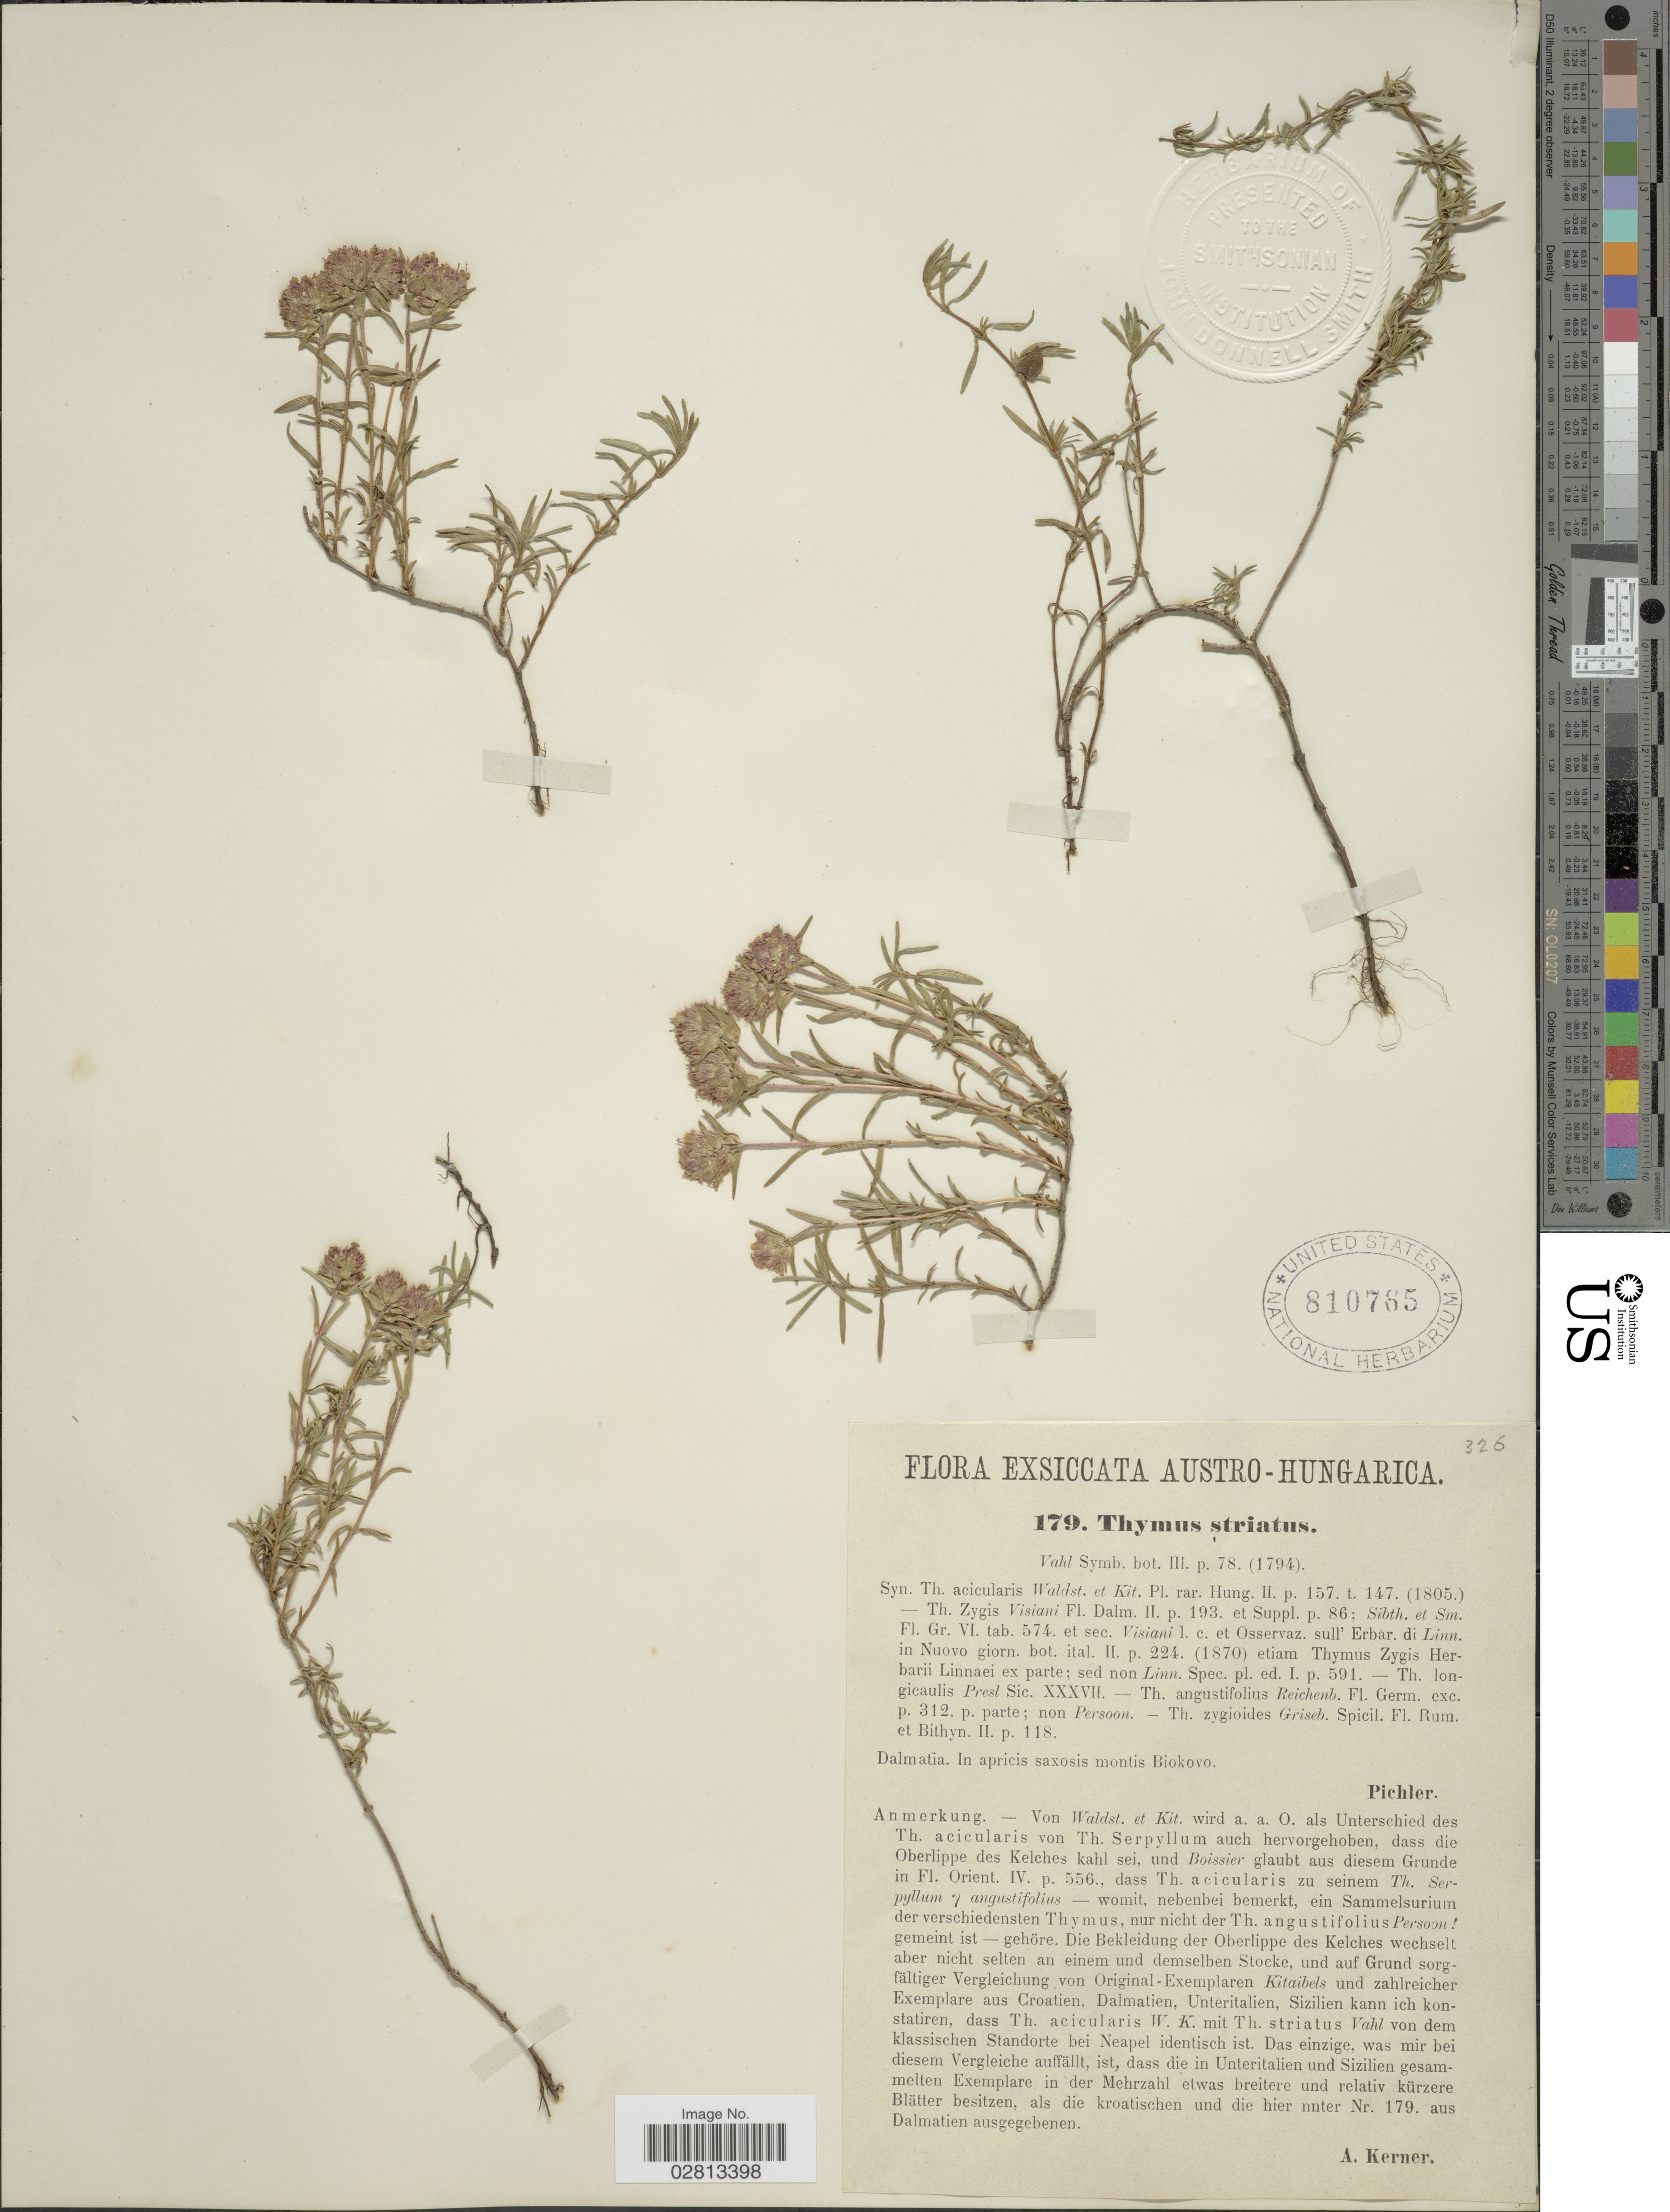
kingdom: Plantae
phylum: Tracheophyta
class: Magnoliopsida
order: Lamiales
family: Lamiaceae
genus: Thymus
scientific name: Thymus striatus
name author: Vahl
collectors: Pichler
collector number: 179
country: Croatia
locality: Austro-Hungarica. Dalmatia. In apricis saxosis montis Biokovo.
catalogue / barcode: US 810765